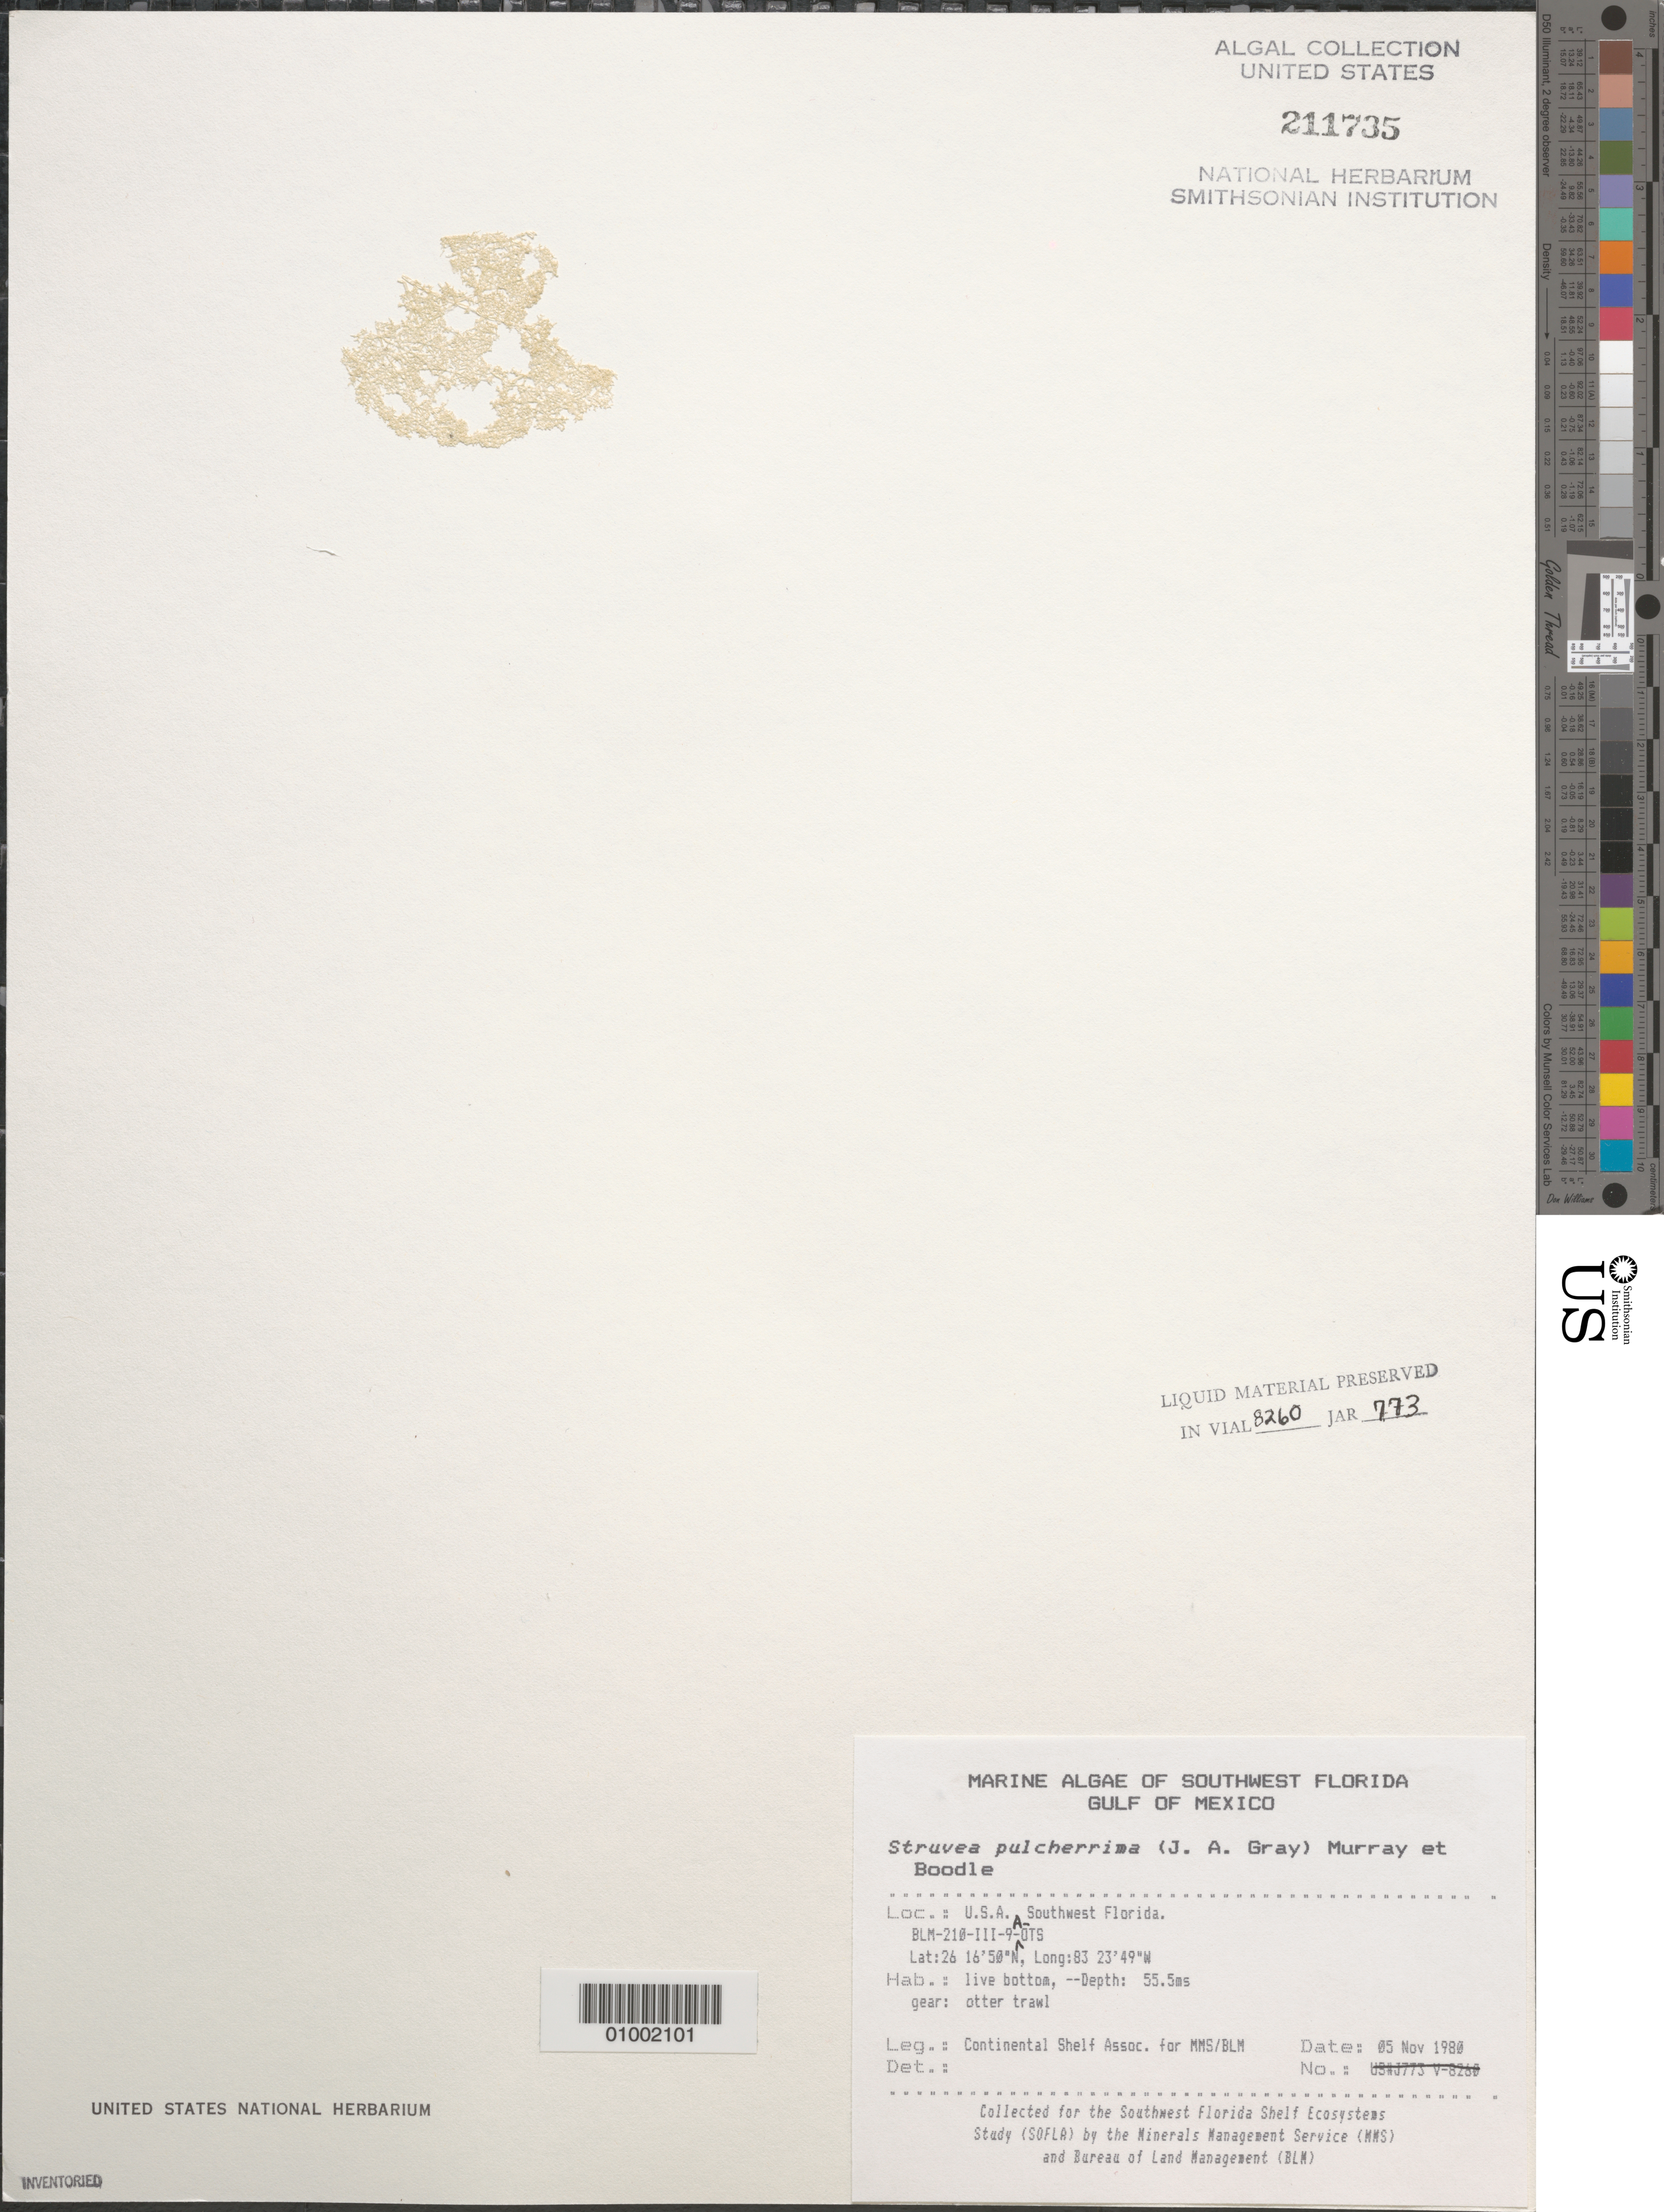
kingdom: Plantae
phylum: Chlorophyta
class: Ulvophyceae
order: Siphonocladales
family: Boodleaceae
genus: Struvea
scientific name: Struvea pulcherrima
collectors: Continental Shelf Associates for the MMS/BLM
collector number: BLM-210-III-9-A-OTS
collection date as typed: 05 Nov 1980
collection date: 1980-11-05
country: United States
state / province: Florida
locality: Gulf of Mexico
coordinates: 26 16'50"N, 83 23'49"W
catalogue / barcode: US 211735